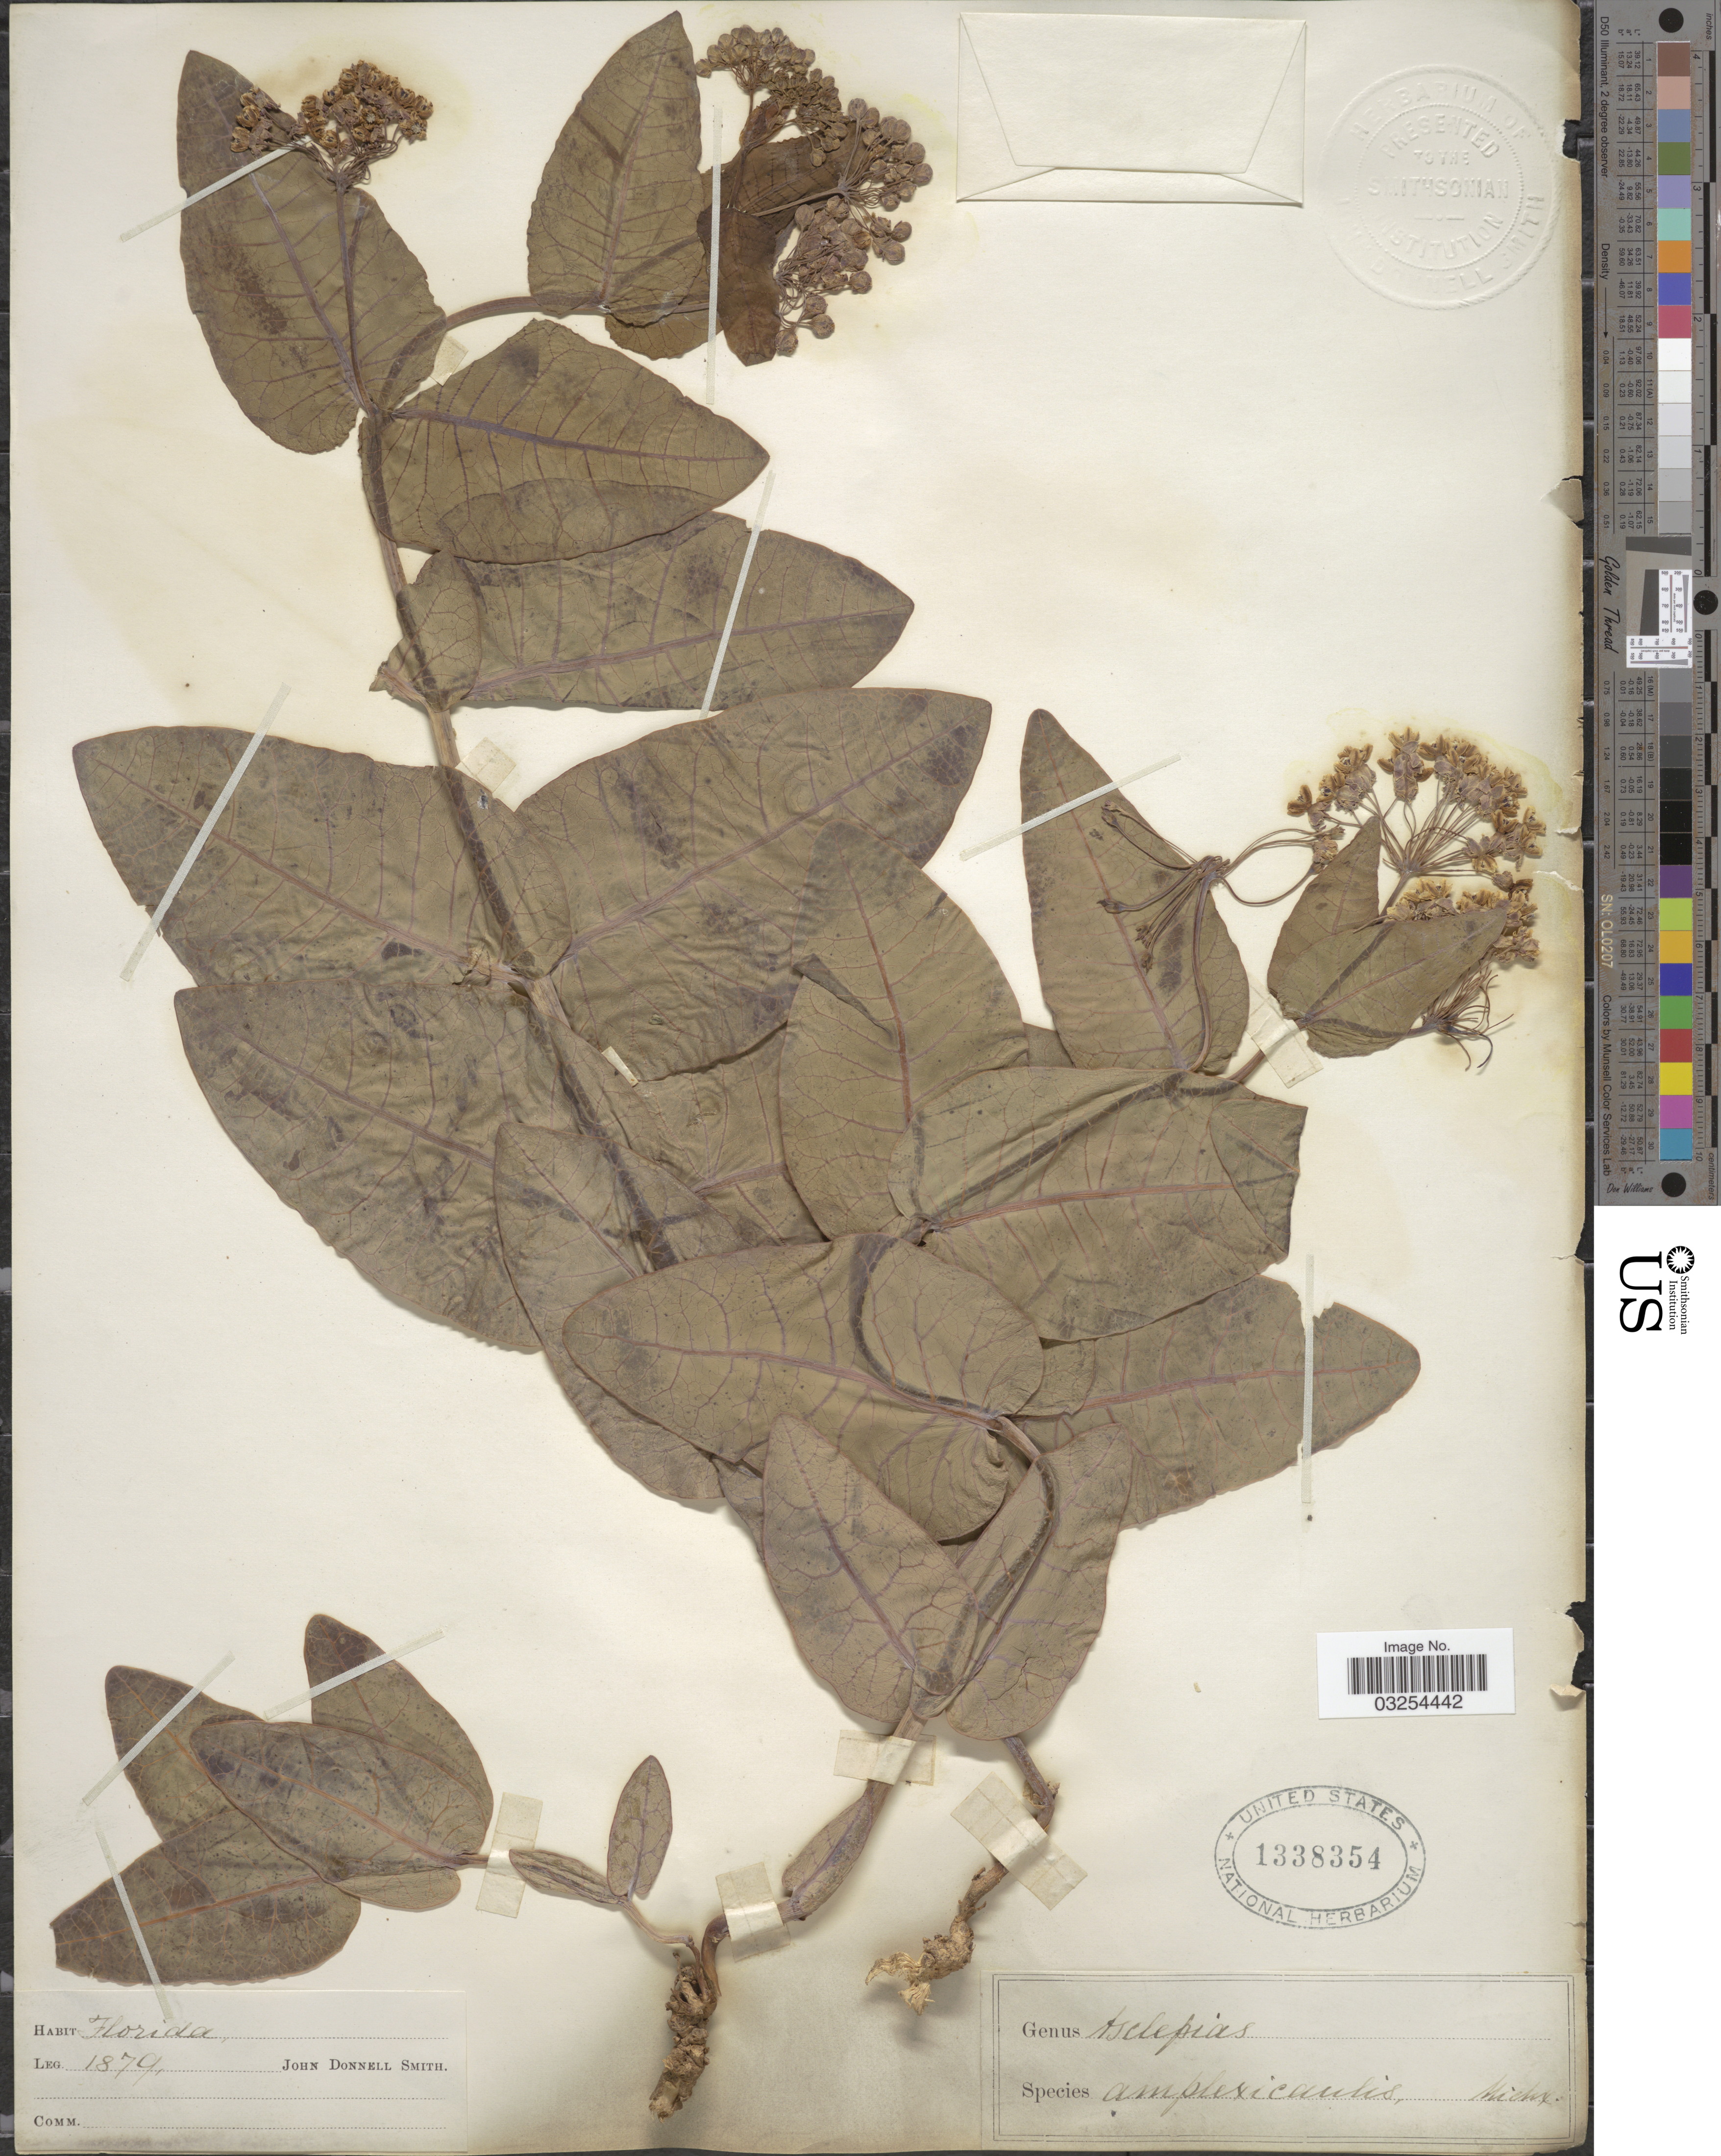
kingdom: Plantae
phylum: Tracheophyta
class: Magnoliopsida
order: Gentianales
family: Apocynaceae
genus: Asclepias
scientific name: Asclepias humistrata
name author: Walter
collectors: J. Donnell Smith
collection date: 1879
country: United States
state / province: Florida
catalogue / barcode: US 1338354